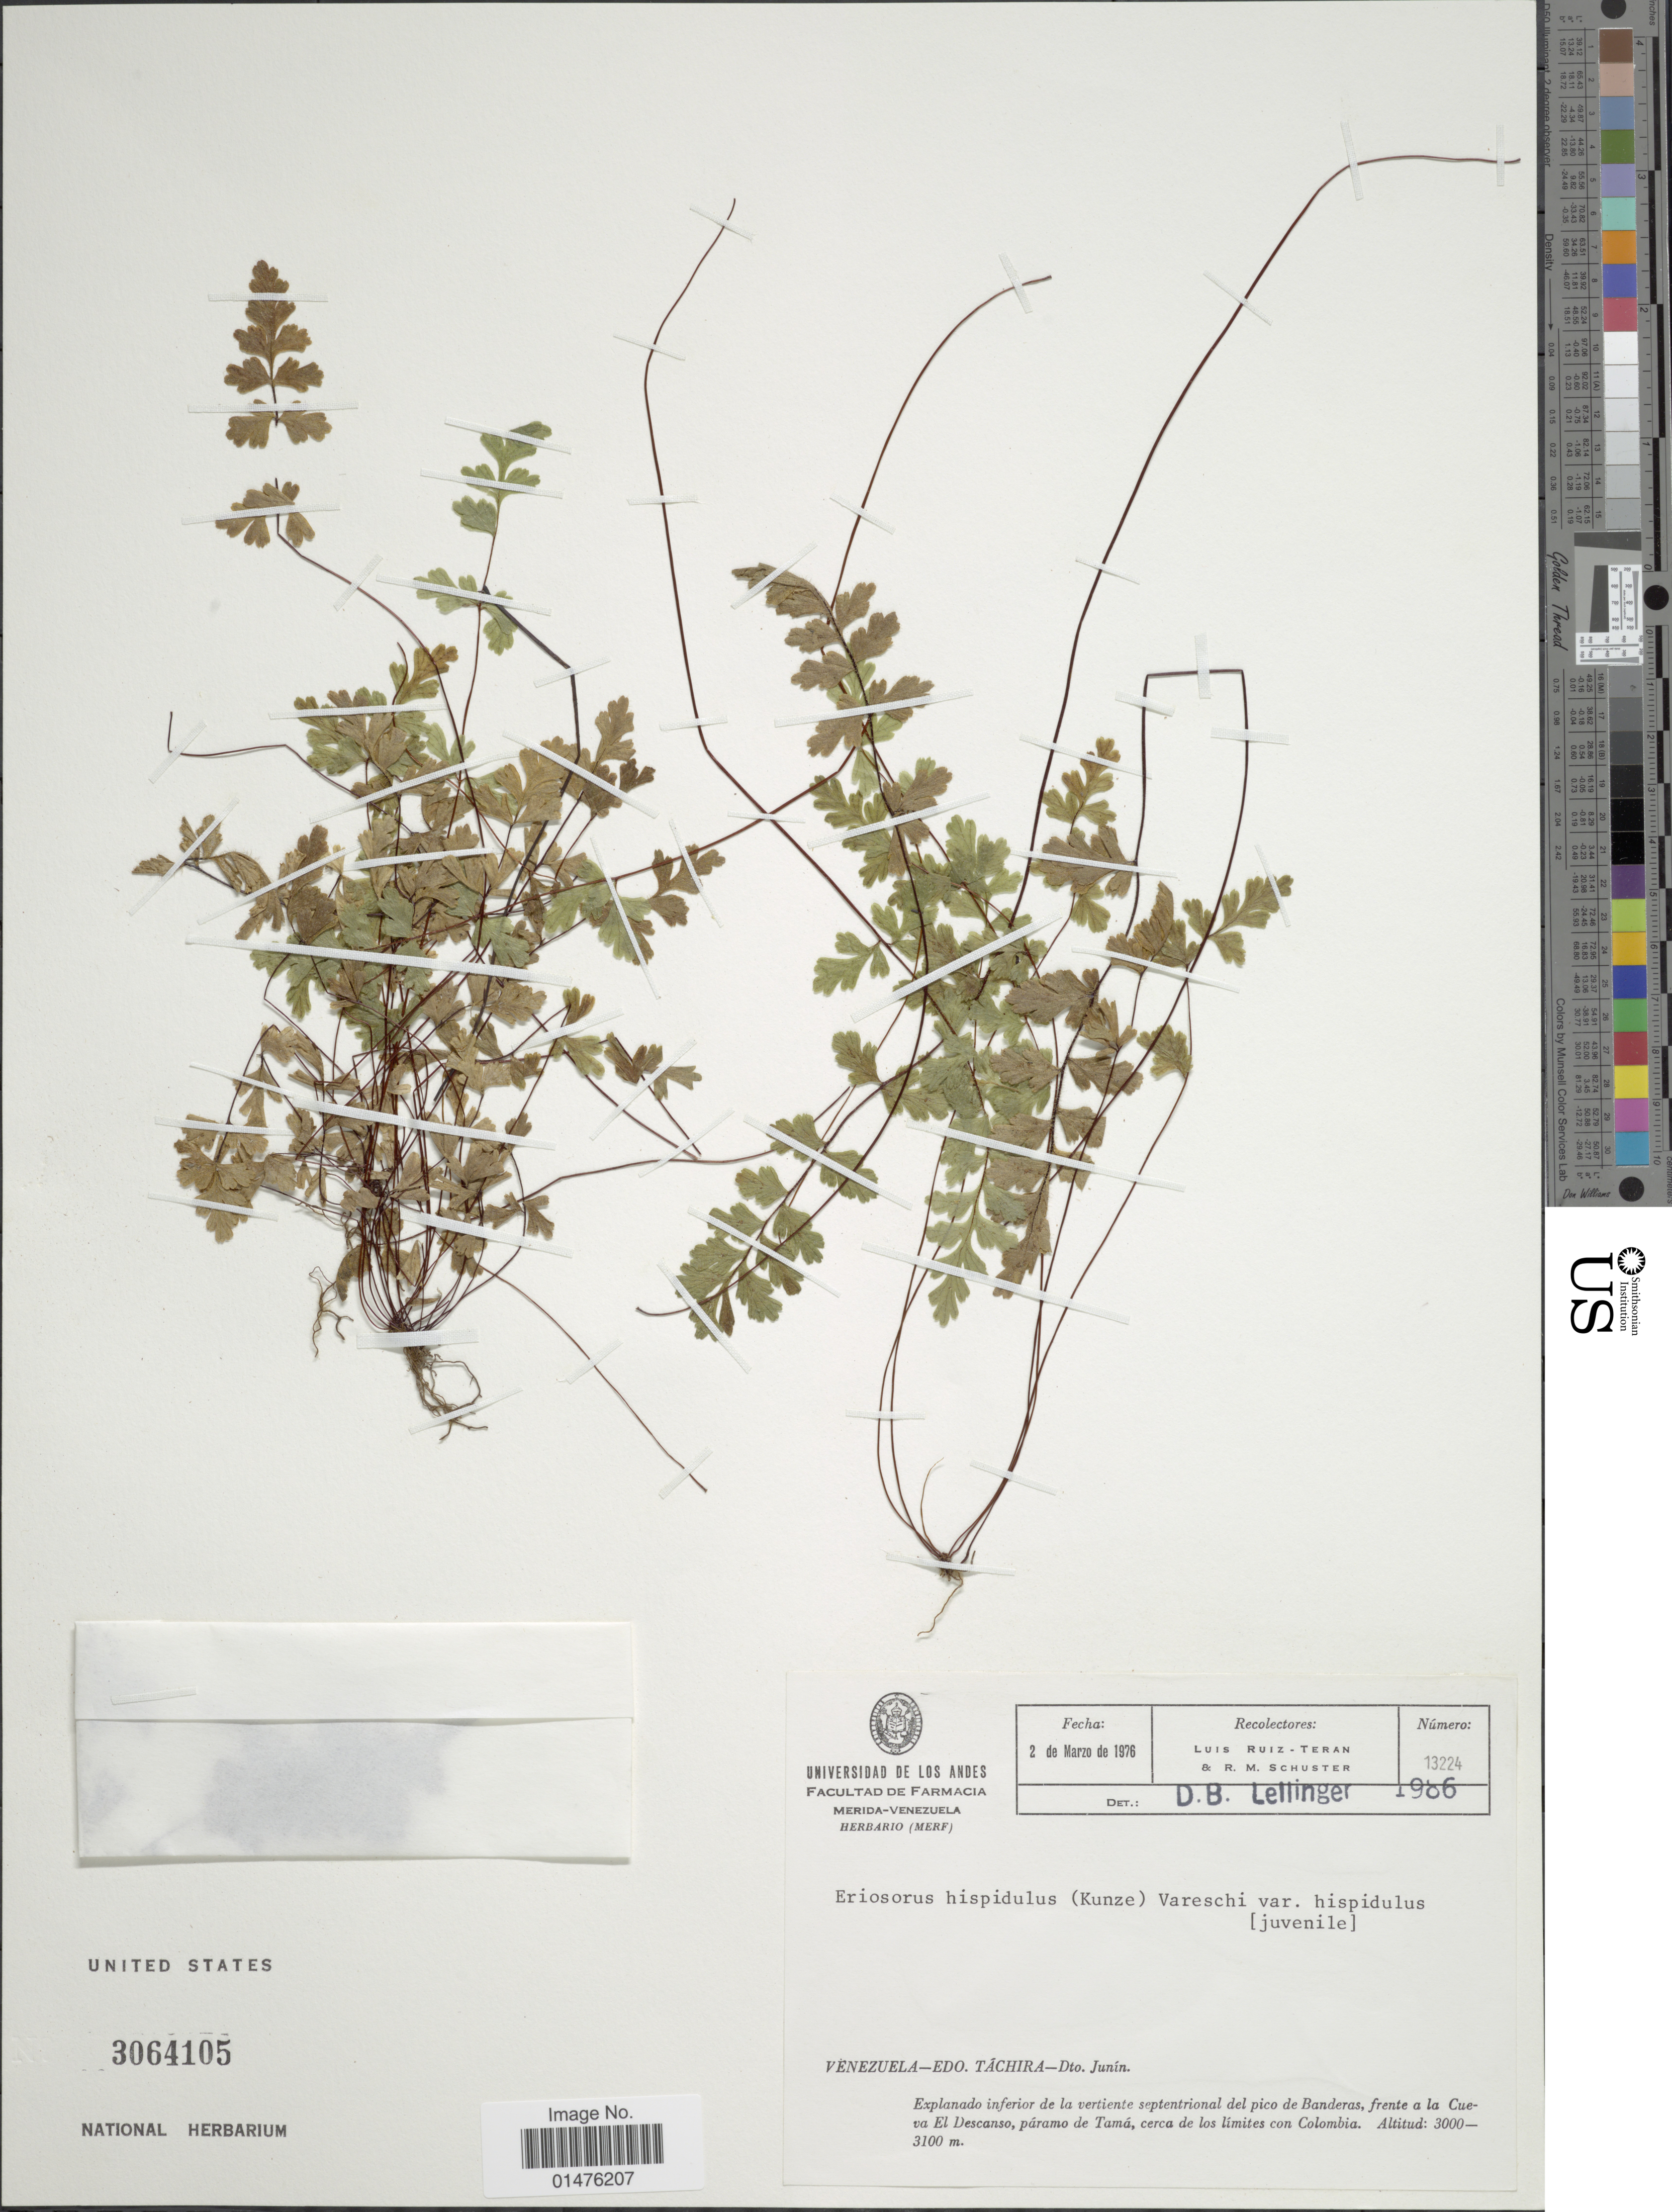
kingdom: Plantae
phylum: Tracheophyta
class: Polypodiopsida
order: Polypodiales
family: Pteridaceae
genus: Jamesonia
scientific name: Jamesonia hispidula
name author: Kunze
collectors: L. E. Ruíz-Terán & R. M. Schuster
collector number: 13224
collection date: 1976-03-02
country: Venezuela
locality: Edo. Tachira-Dto Junín. Explando inferior de la vertiente sepentrional del pico Banderas, frente a la Cueva El Descanso, páramo de Tamá, cerca con Colombia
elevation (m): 3000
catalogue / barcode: US 3064105